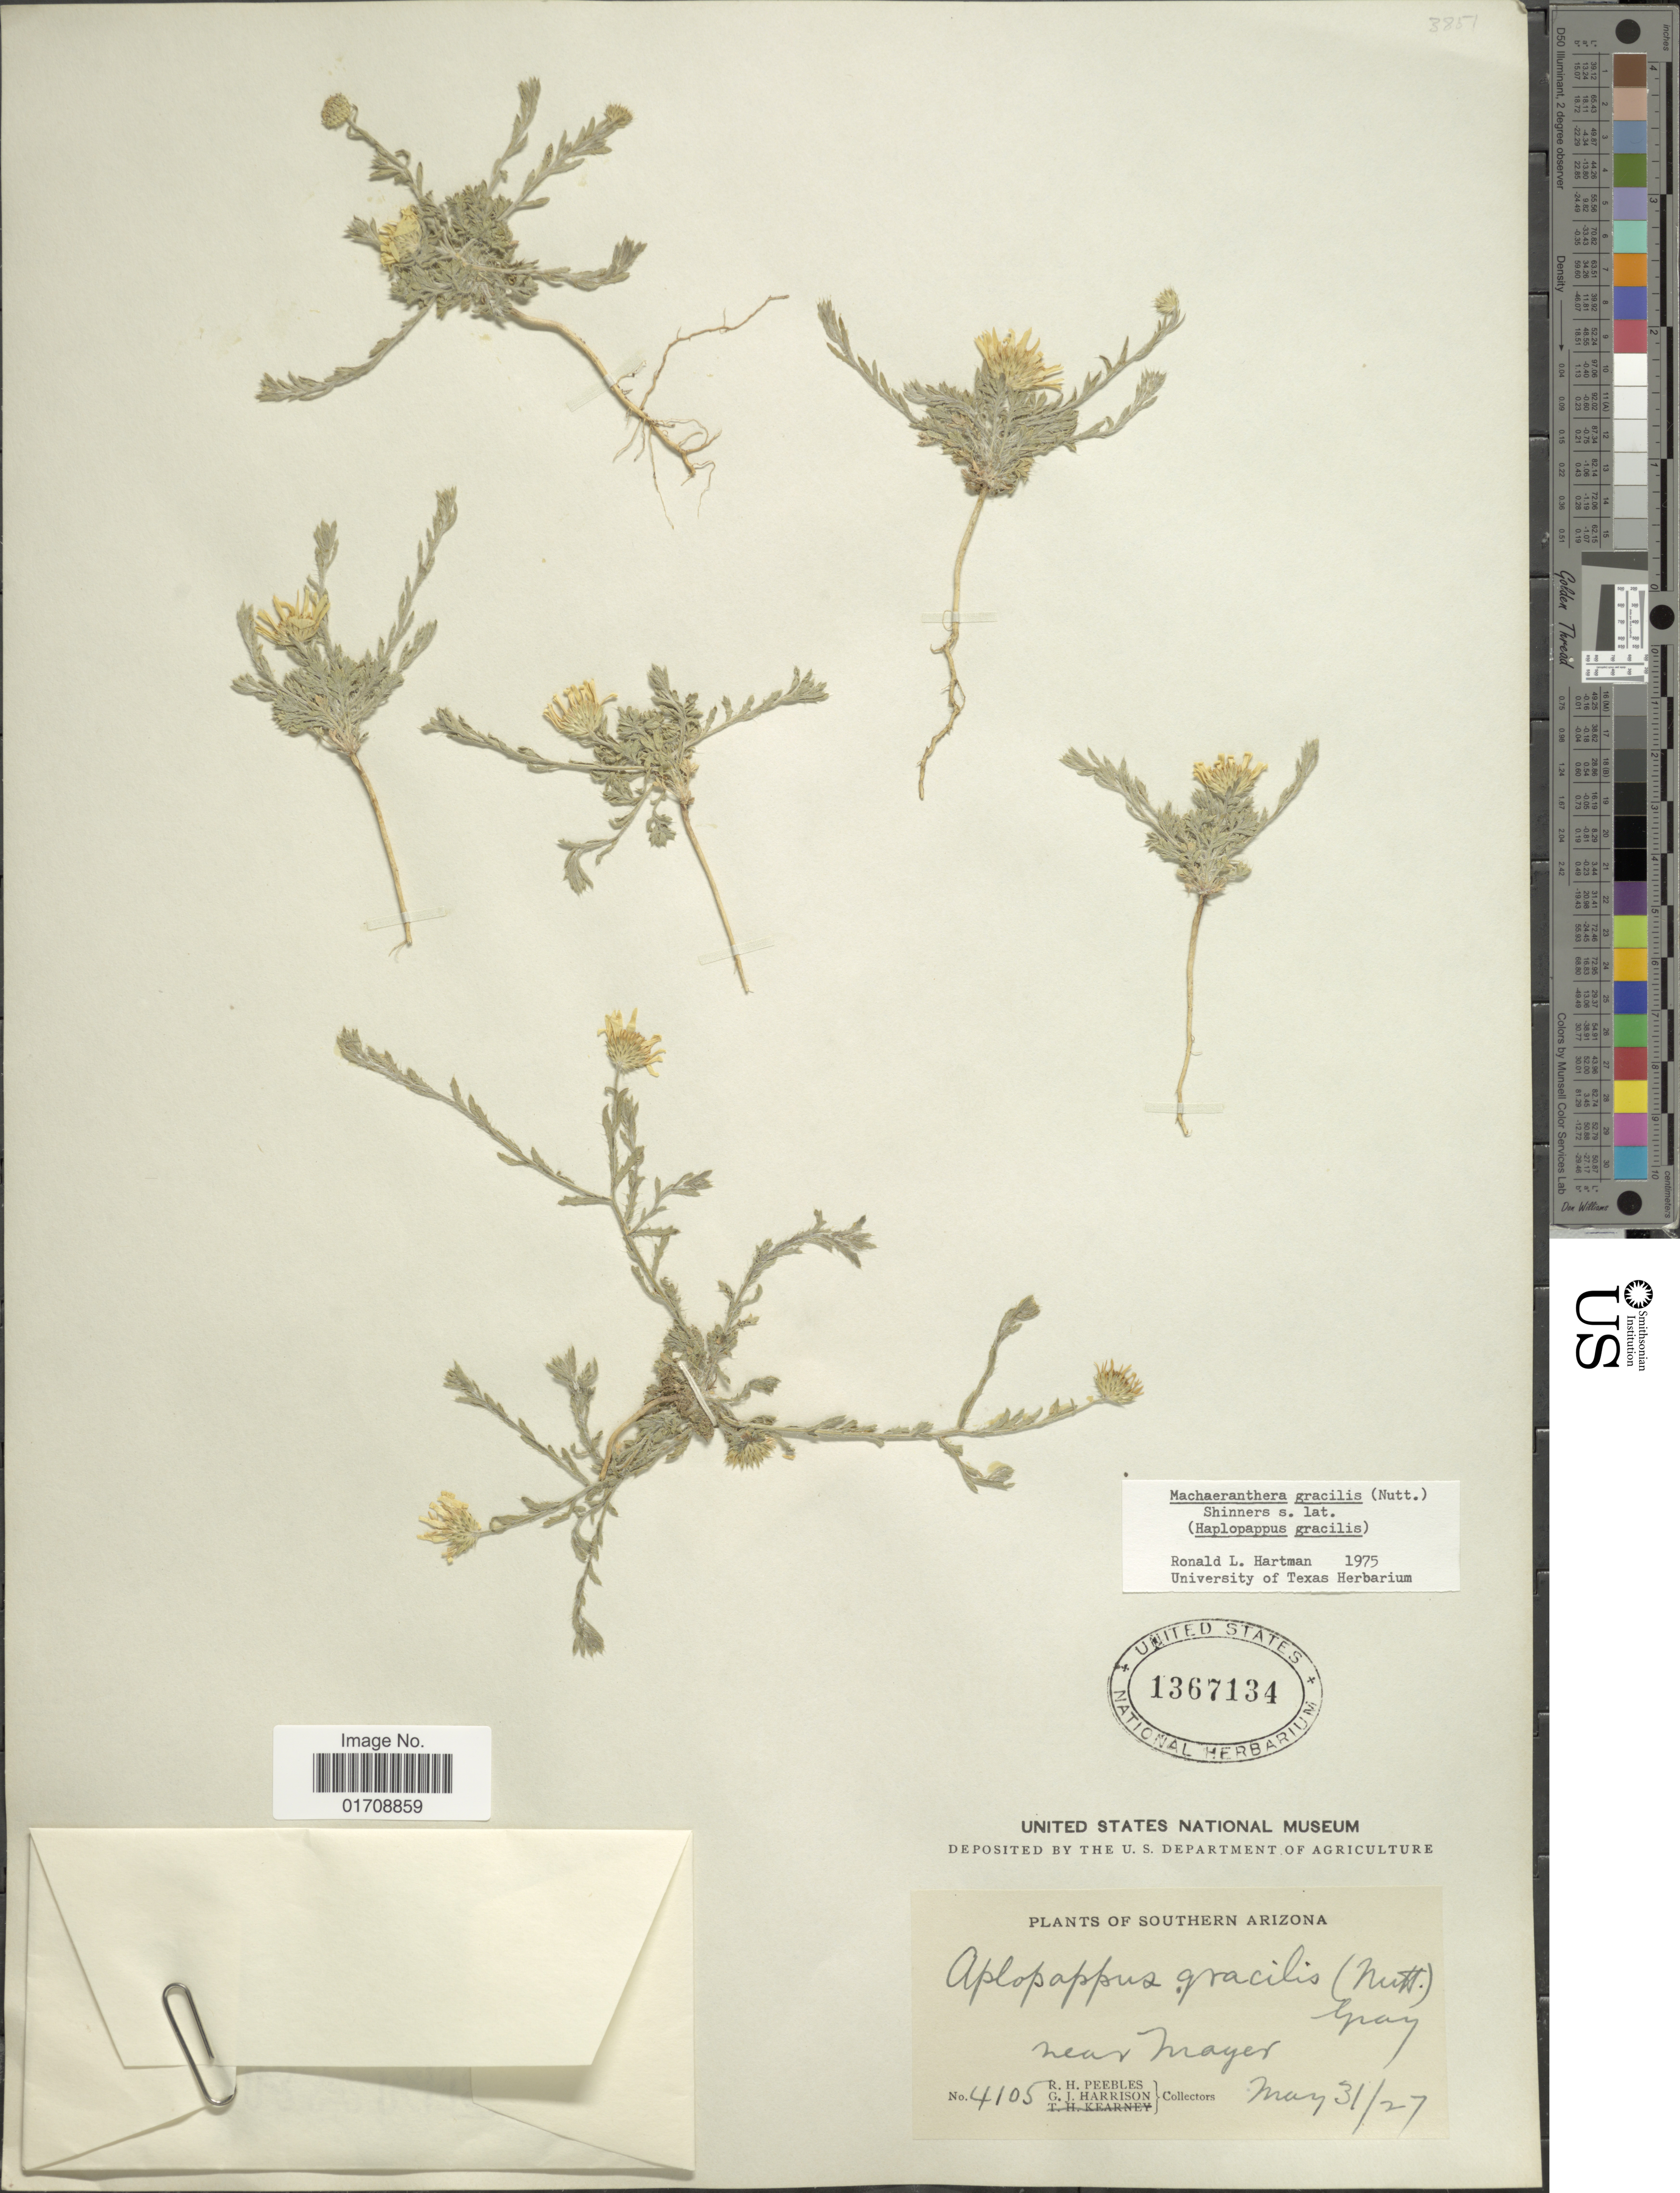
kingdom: Plantae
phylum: Tracheophyta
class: Magnoliopsida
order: Asterales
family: Asteraceae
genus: Machaeranthera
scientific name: Machaeranthera gracilis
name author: (Nutt.) Shinners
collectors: R. H. Peebles & G. J. Harrison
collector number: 4105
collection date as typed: Transcribed d/m/y: 31/5/27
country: United States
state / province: Arizona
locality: Southern Arizona, near Mayer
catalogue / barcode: US 1367134